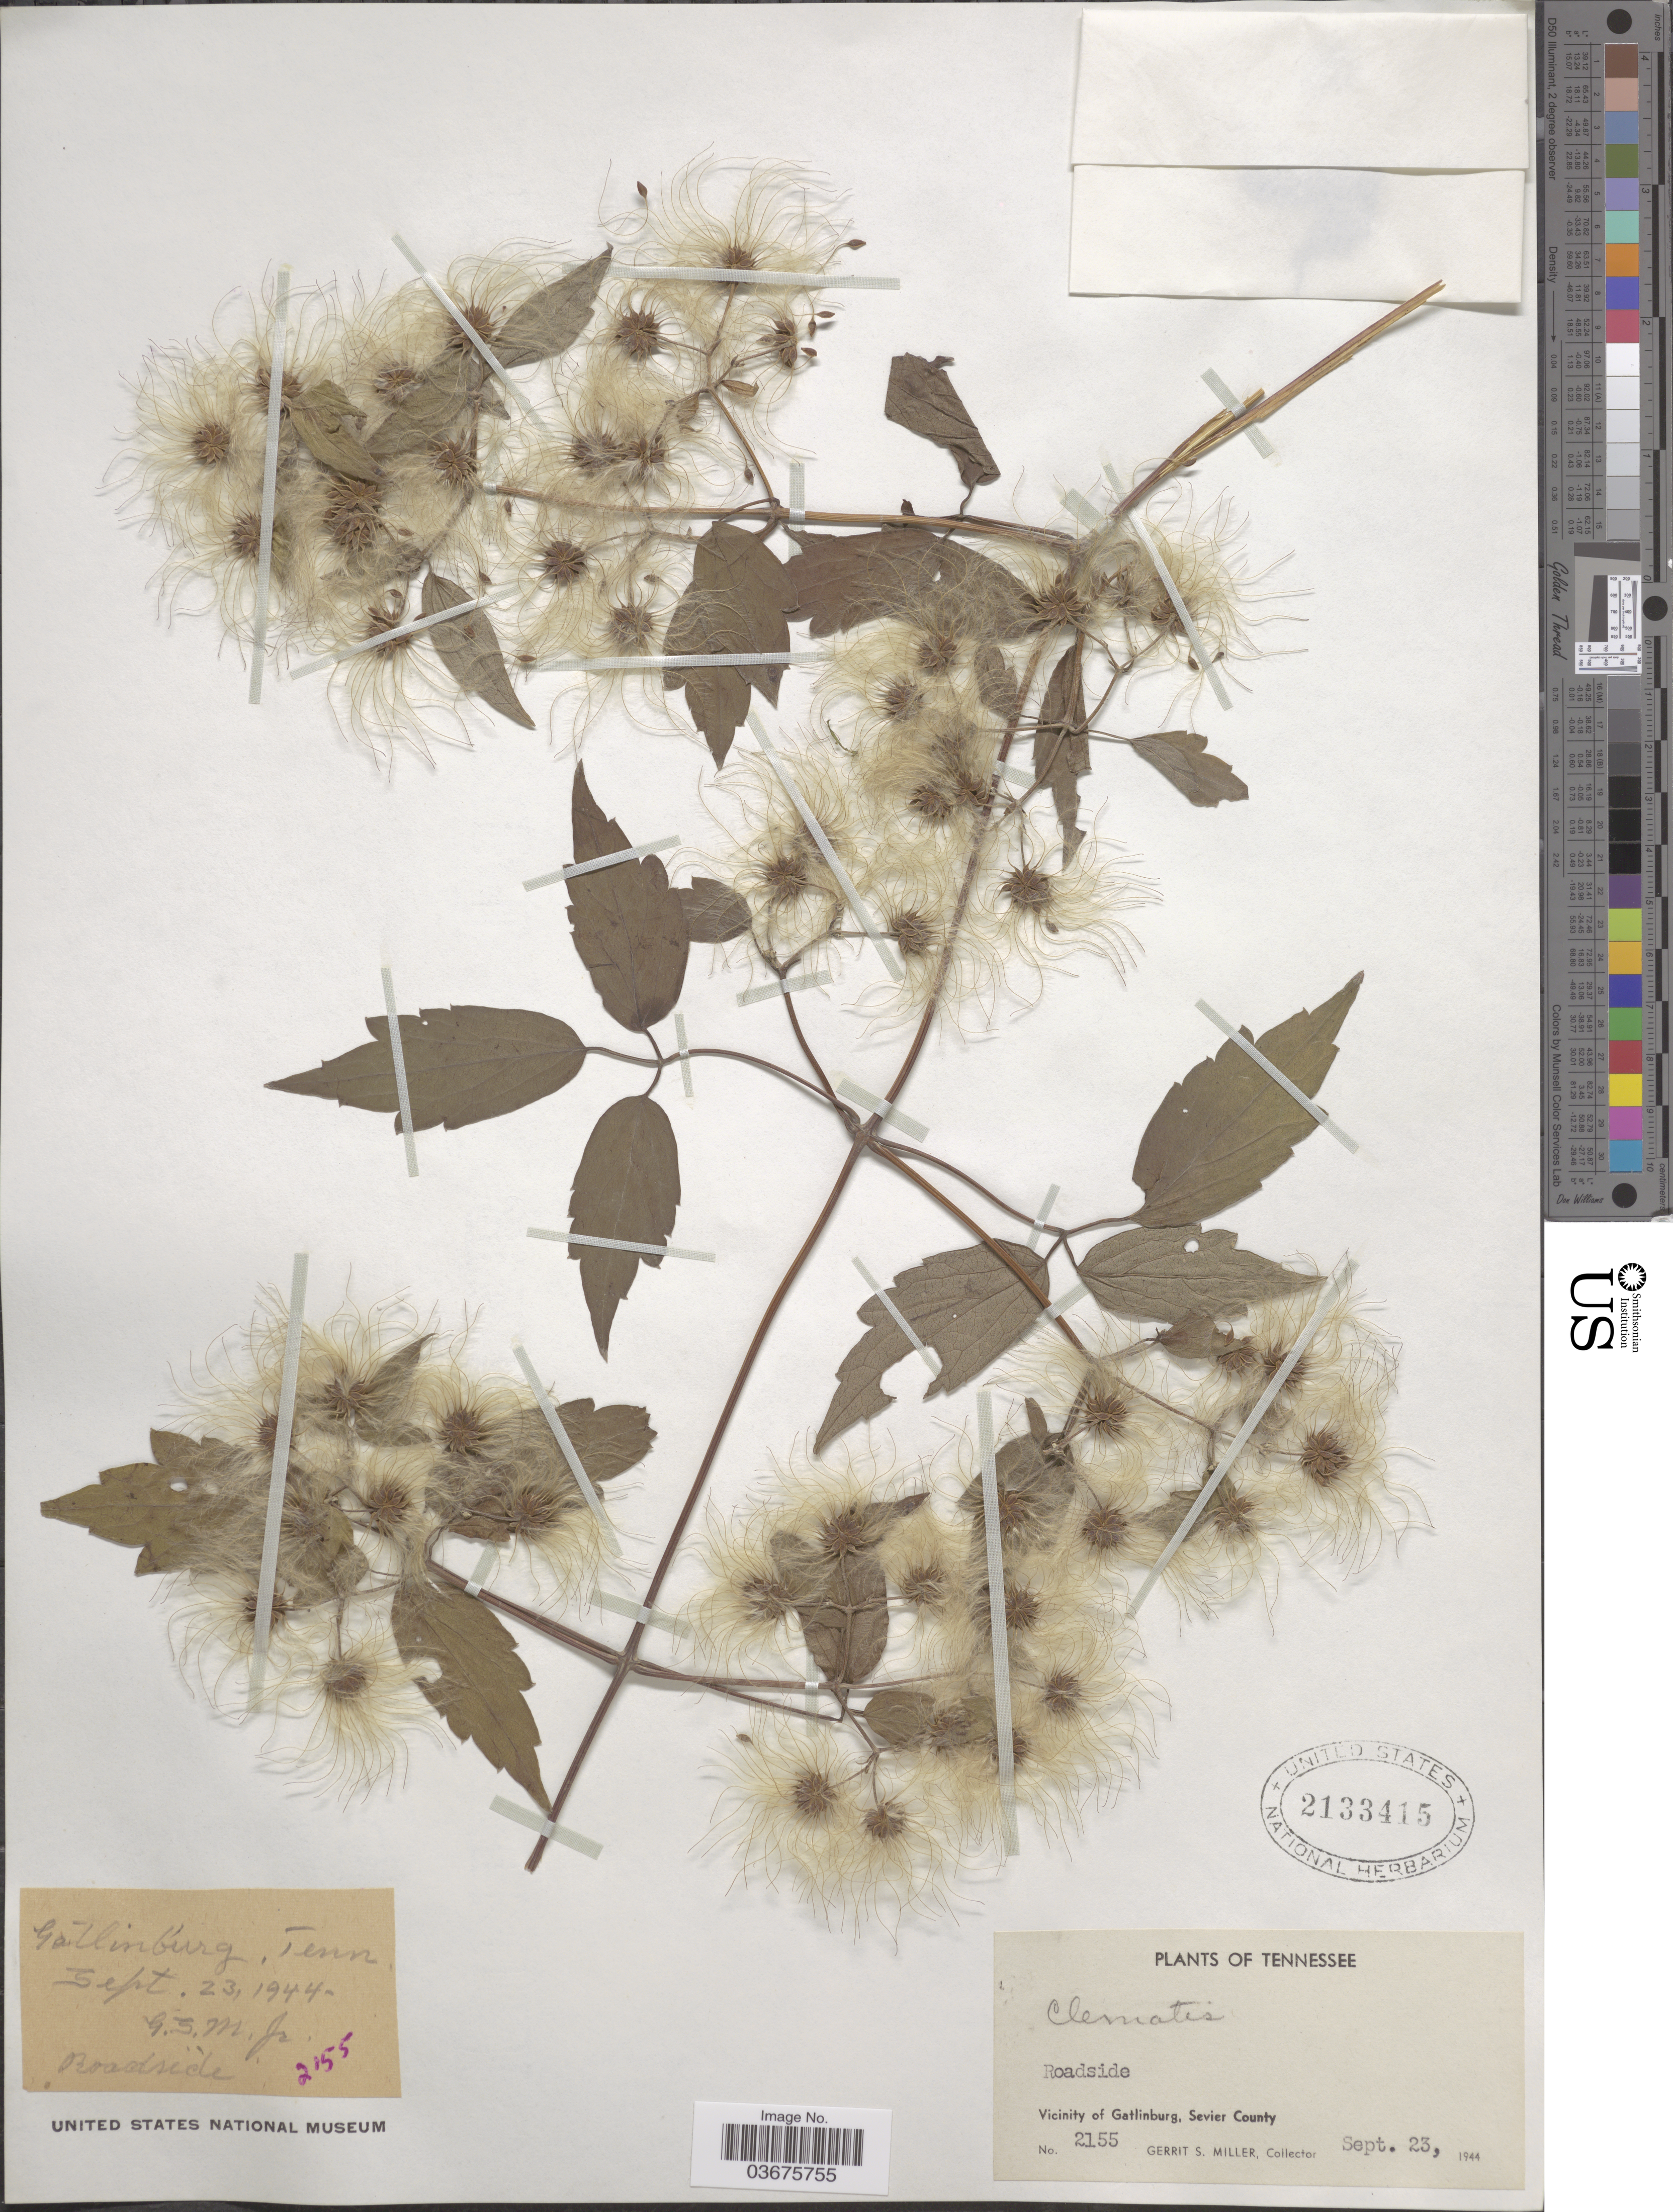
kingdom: Plantae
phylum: Tracheophyta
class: Magnoliopsida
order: Ranunculales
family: Ranunculaceae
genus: Clematis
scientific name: Clematis virginiana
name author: L.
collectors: G. S. Miller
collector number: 2155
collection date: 1944-09-23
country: United States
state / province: Tennessee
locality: Gatlinburg. Vicinity of Gatlinburg, Sevier County.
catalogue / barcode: US 2133415